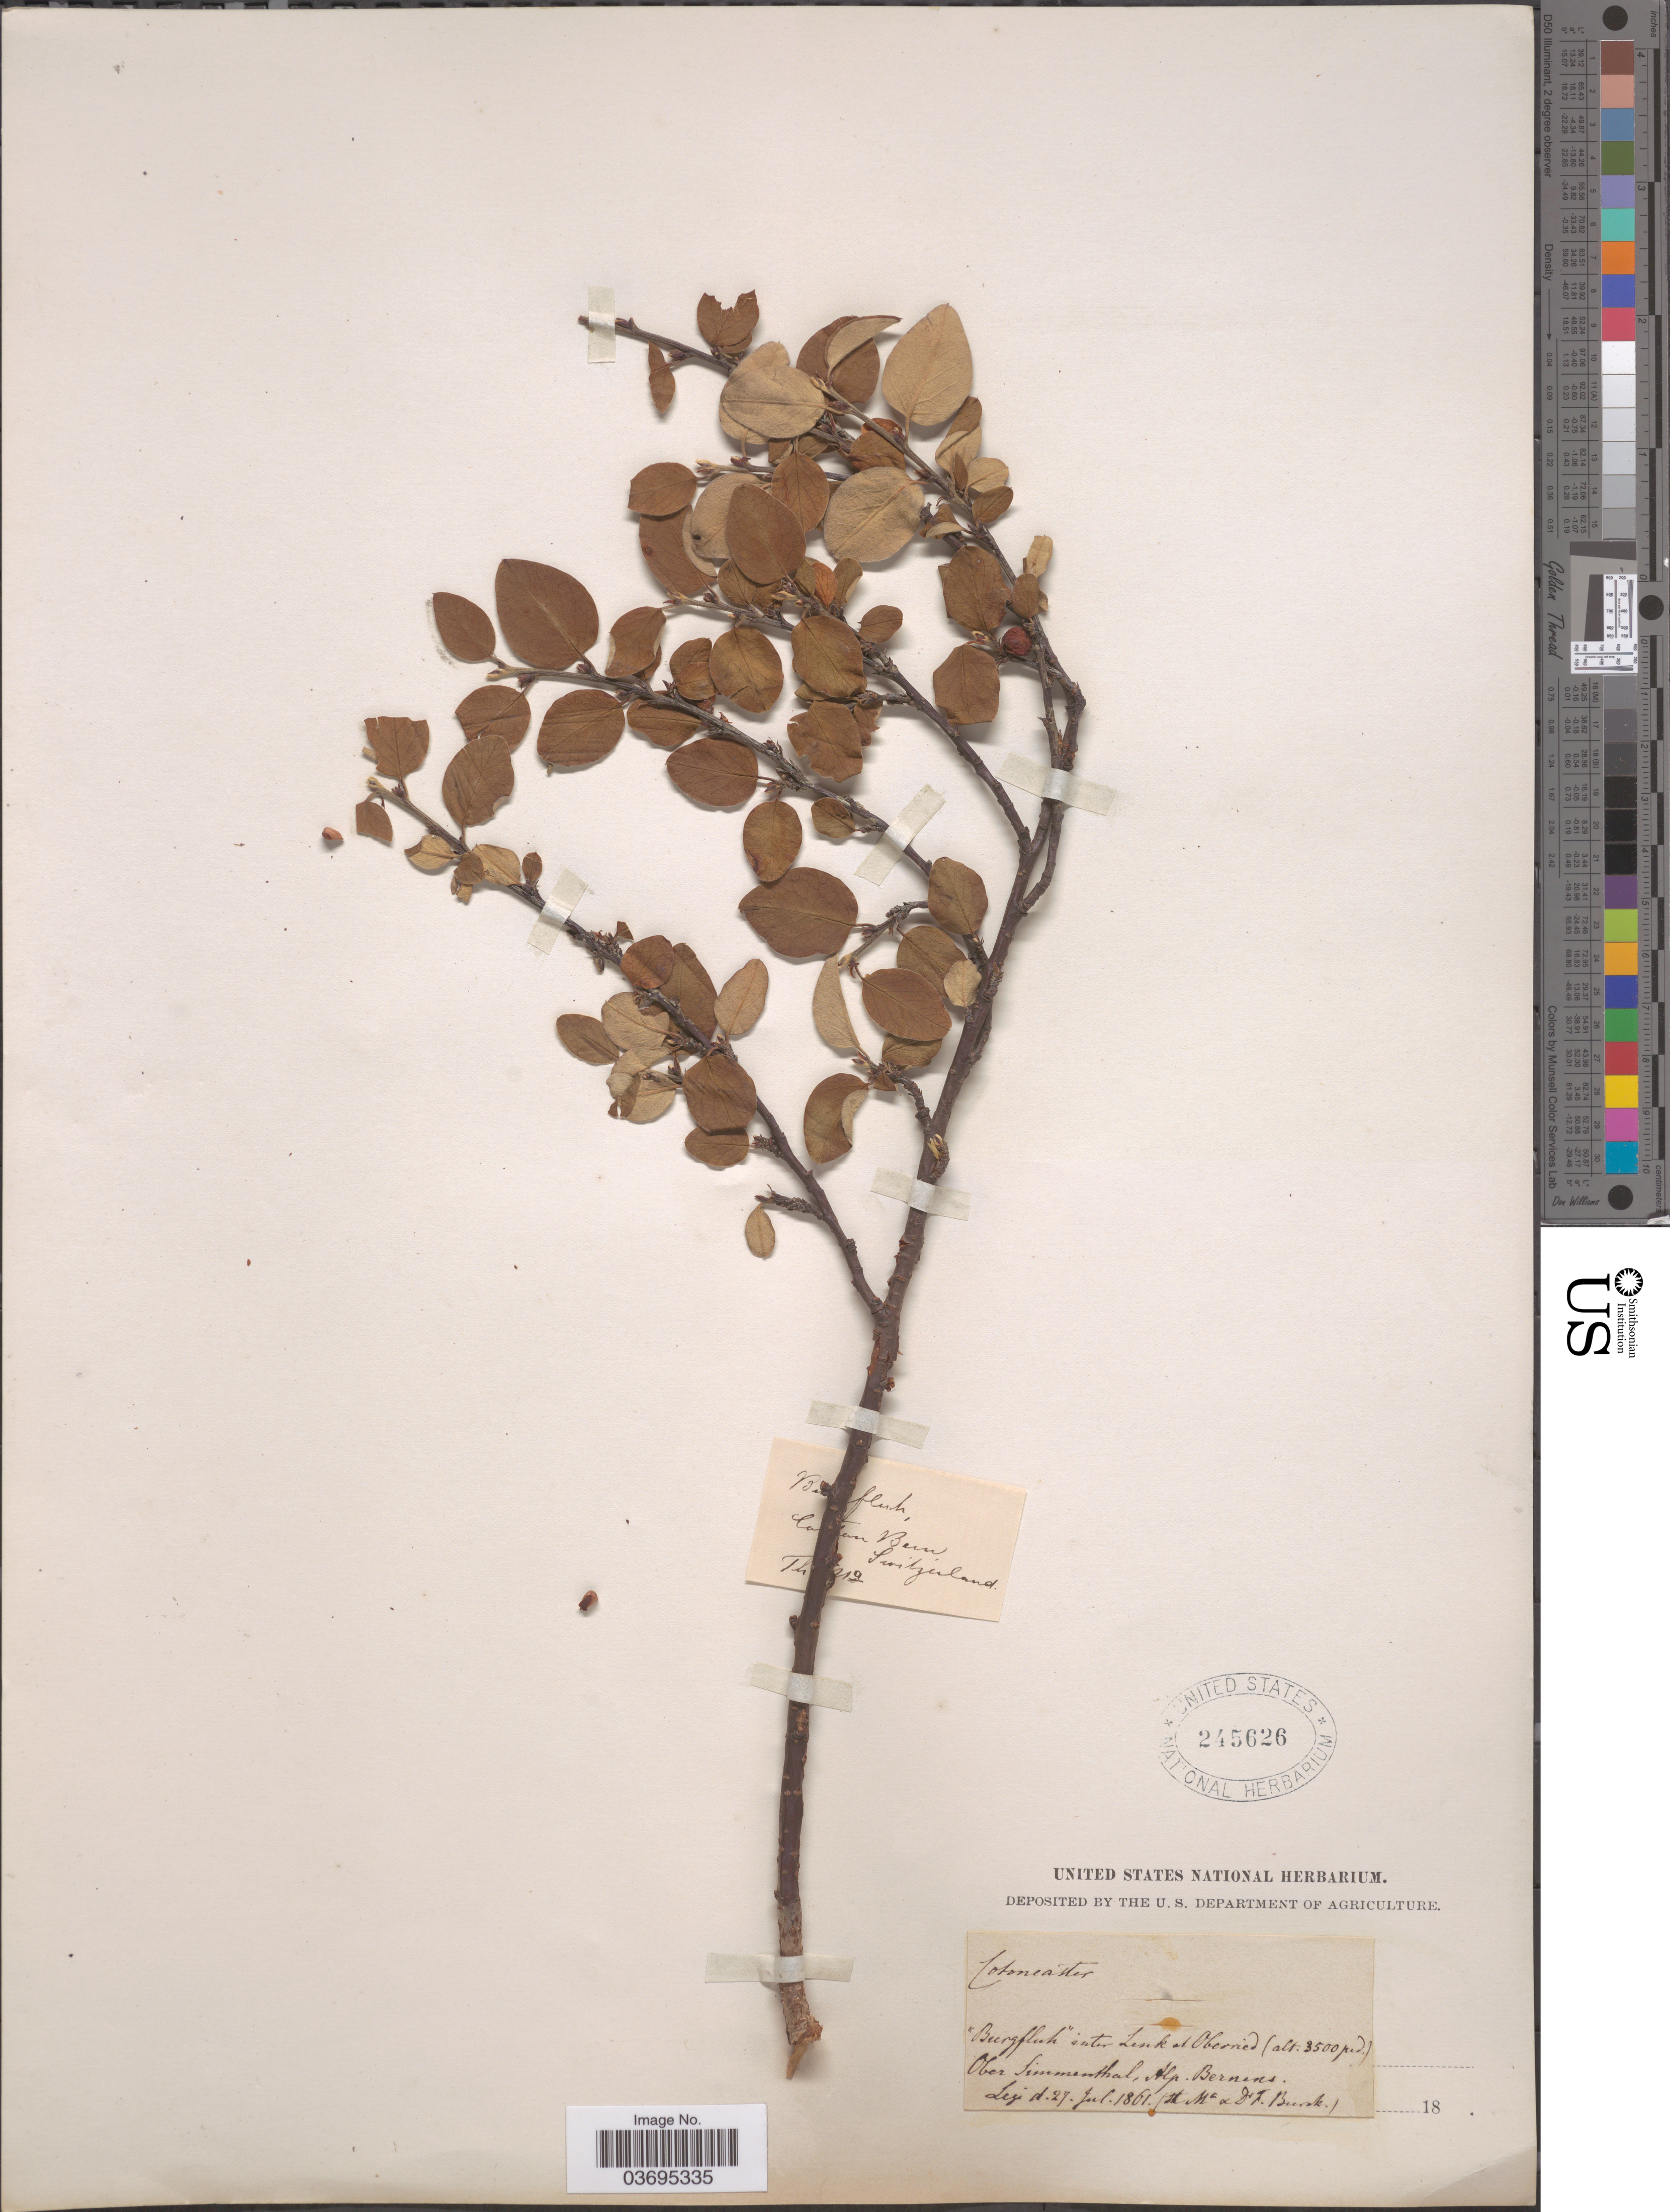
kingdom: Plantae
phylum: Tracheophyta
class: Magnoliopsida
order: Rosales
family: Rosaceae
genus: Cotoneaster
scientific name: Cotoneaster sp.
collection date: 1861-07-27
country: Switzerland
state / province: Bern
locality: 'Burgfluh' inter Lenk at Oberried. Ober Simmenthal, Alp. Bernens. Ca [illegible text]ton Bern.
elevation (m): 1067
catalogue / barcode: US 245626